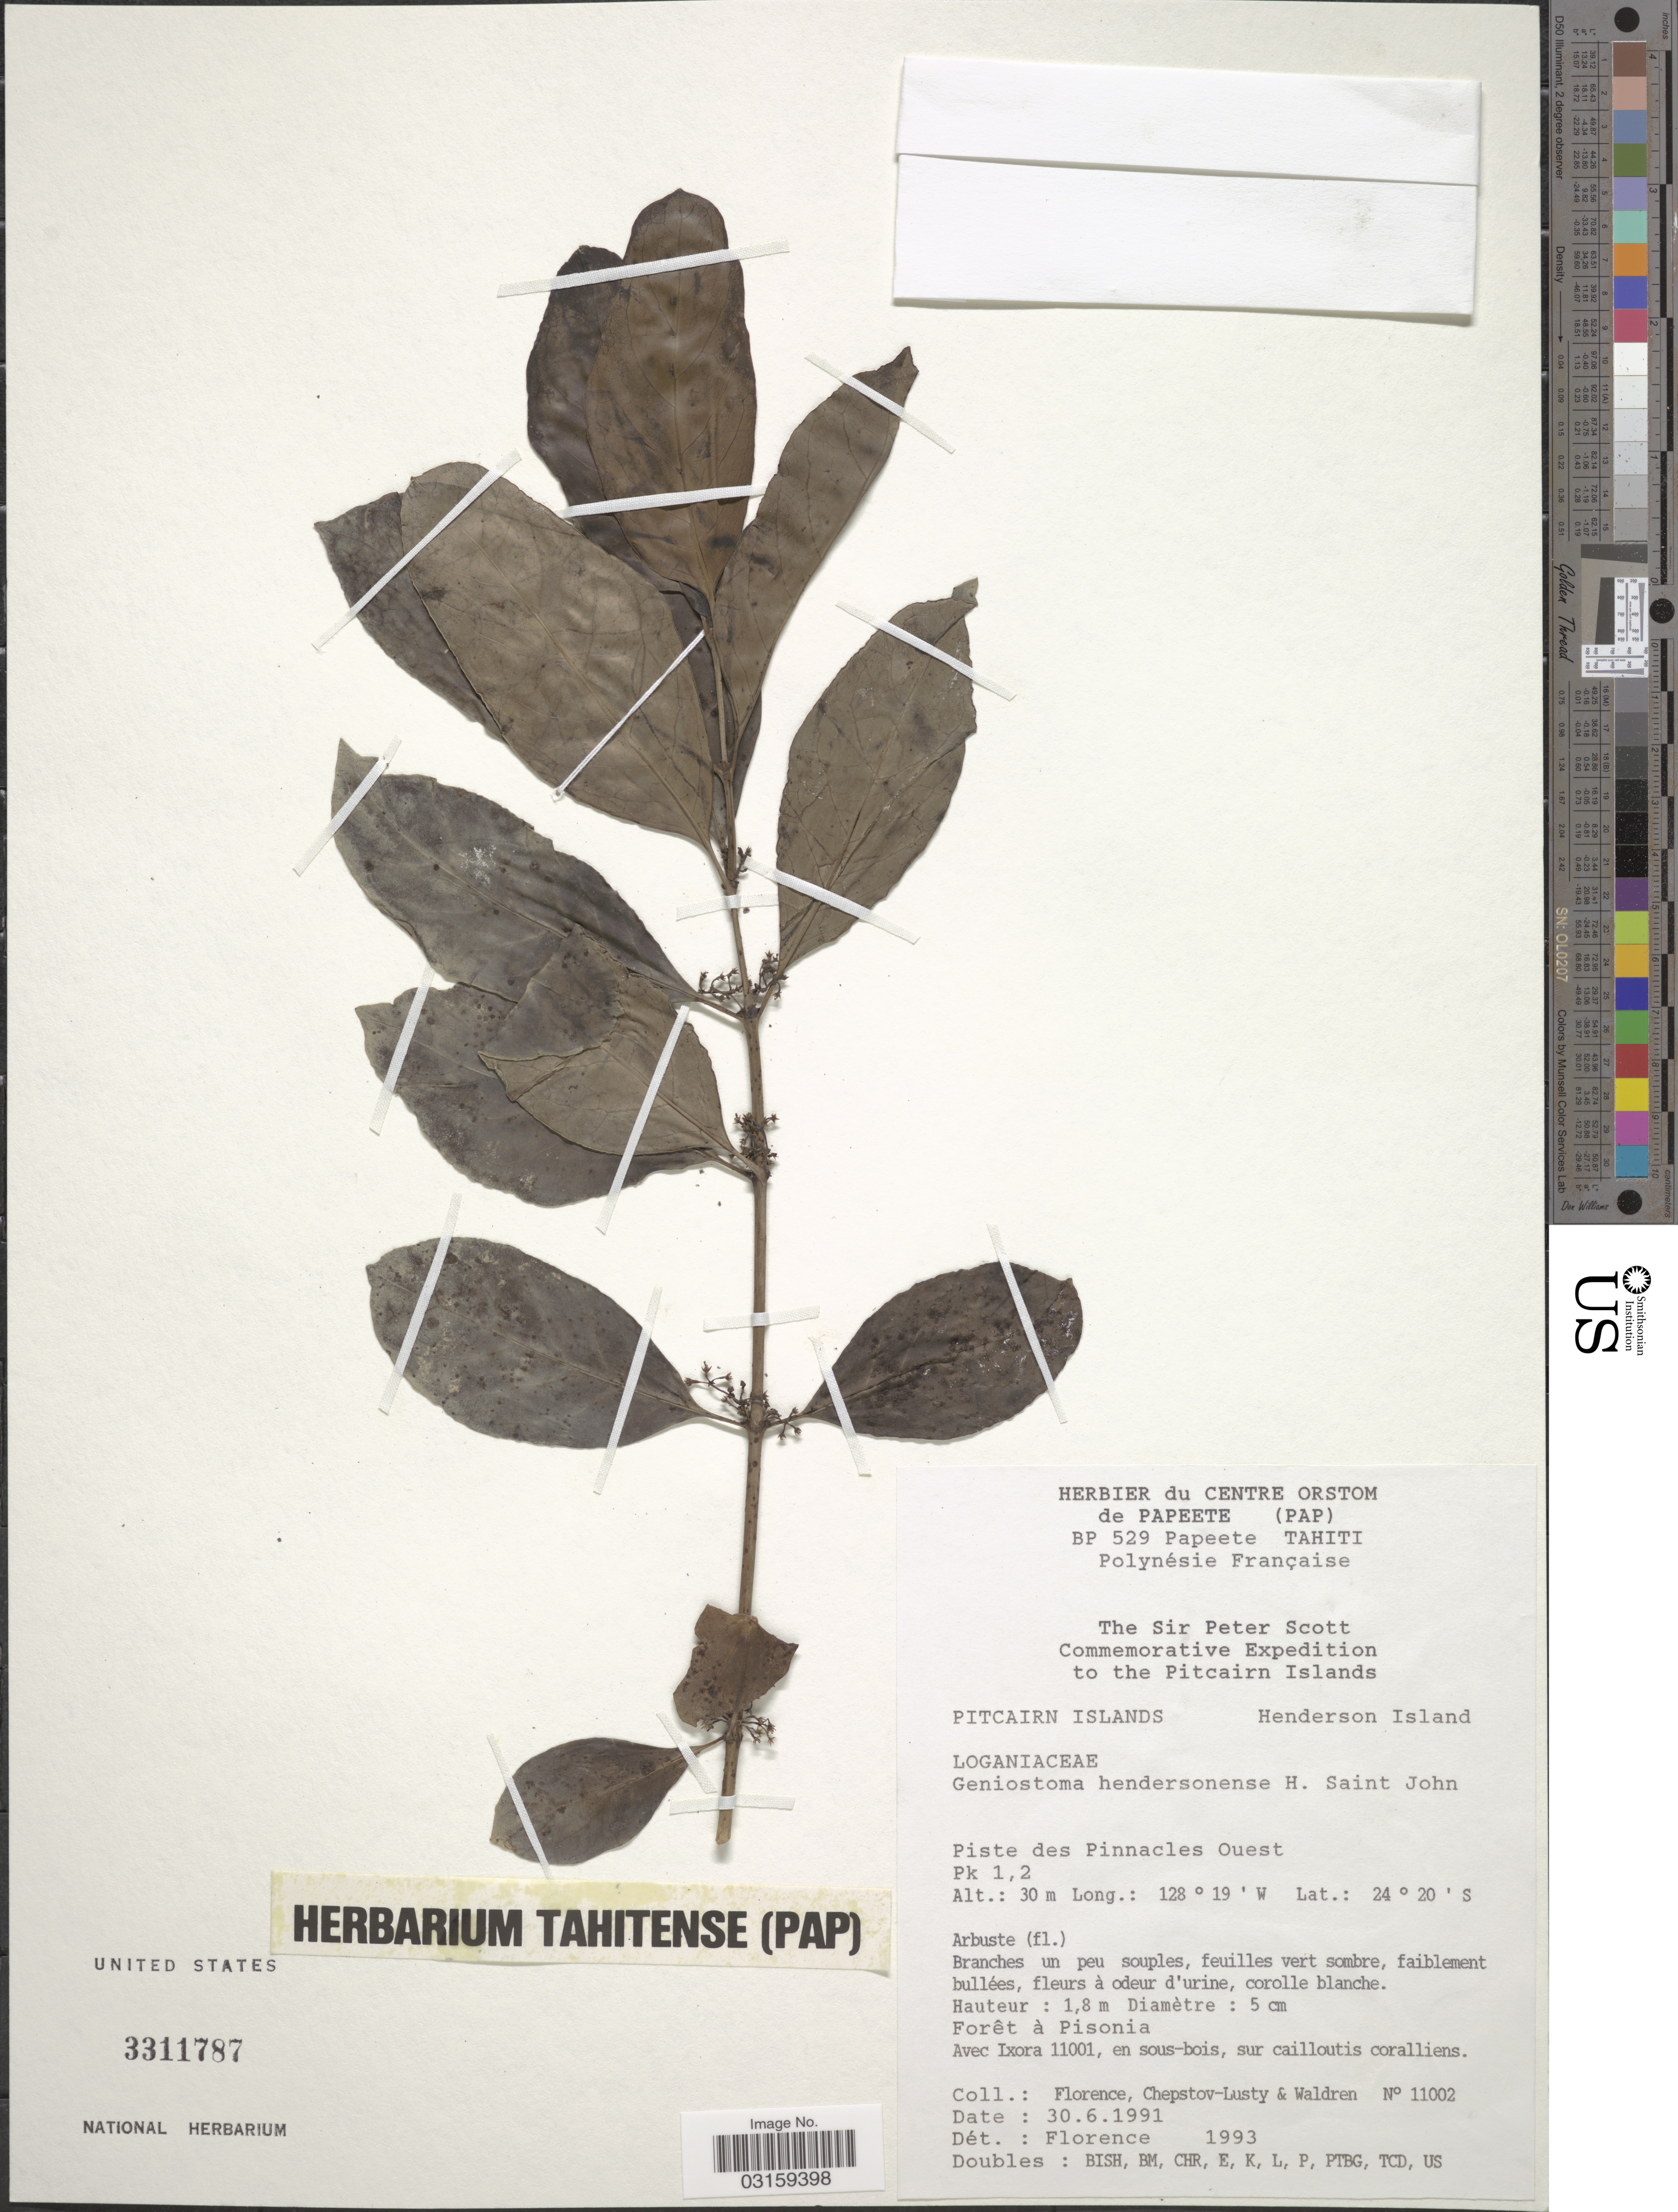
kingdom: Plantae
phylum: Tracheophyta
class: Magnoliopsida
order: Gentianales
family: Loganiaceae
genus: Geniostoma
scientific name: Geniostoma hendersonense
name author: H. St. John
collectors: -. Florence, -. Chepstov-lusty & Waldren, --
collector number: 11002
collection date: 1991-06-30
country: Pitcairn Islands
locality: Pitcairn Islands. Henderson Island. Piste des Pinnacles Ouest. Pk 1.2.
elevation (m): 30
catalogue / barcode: US 3311787